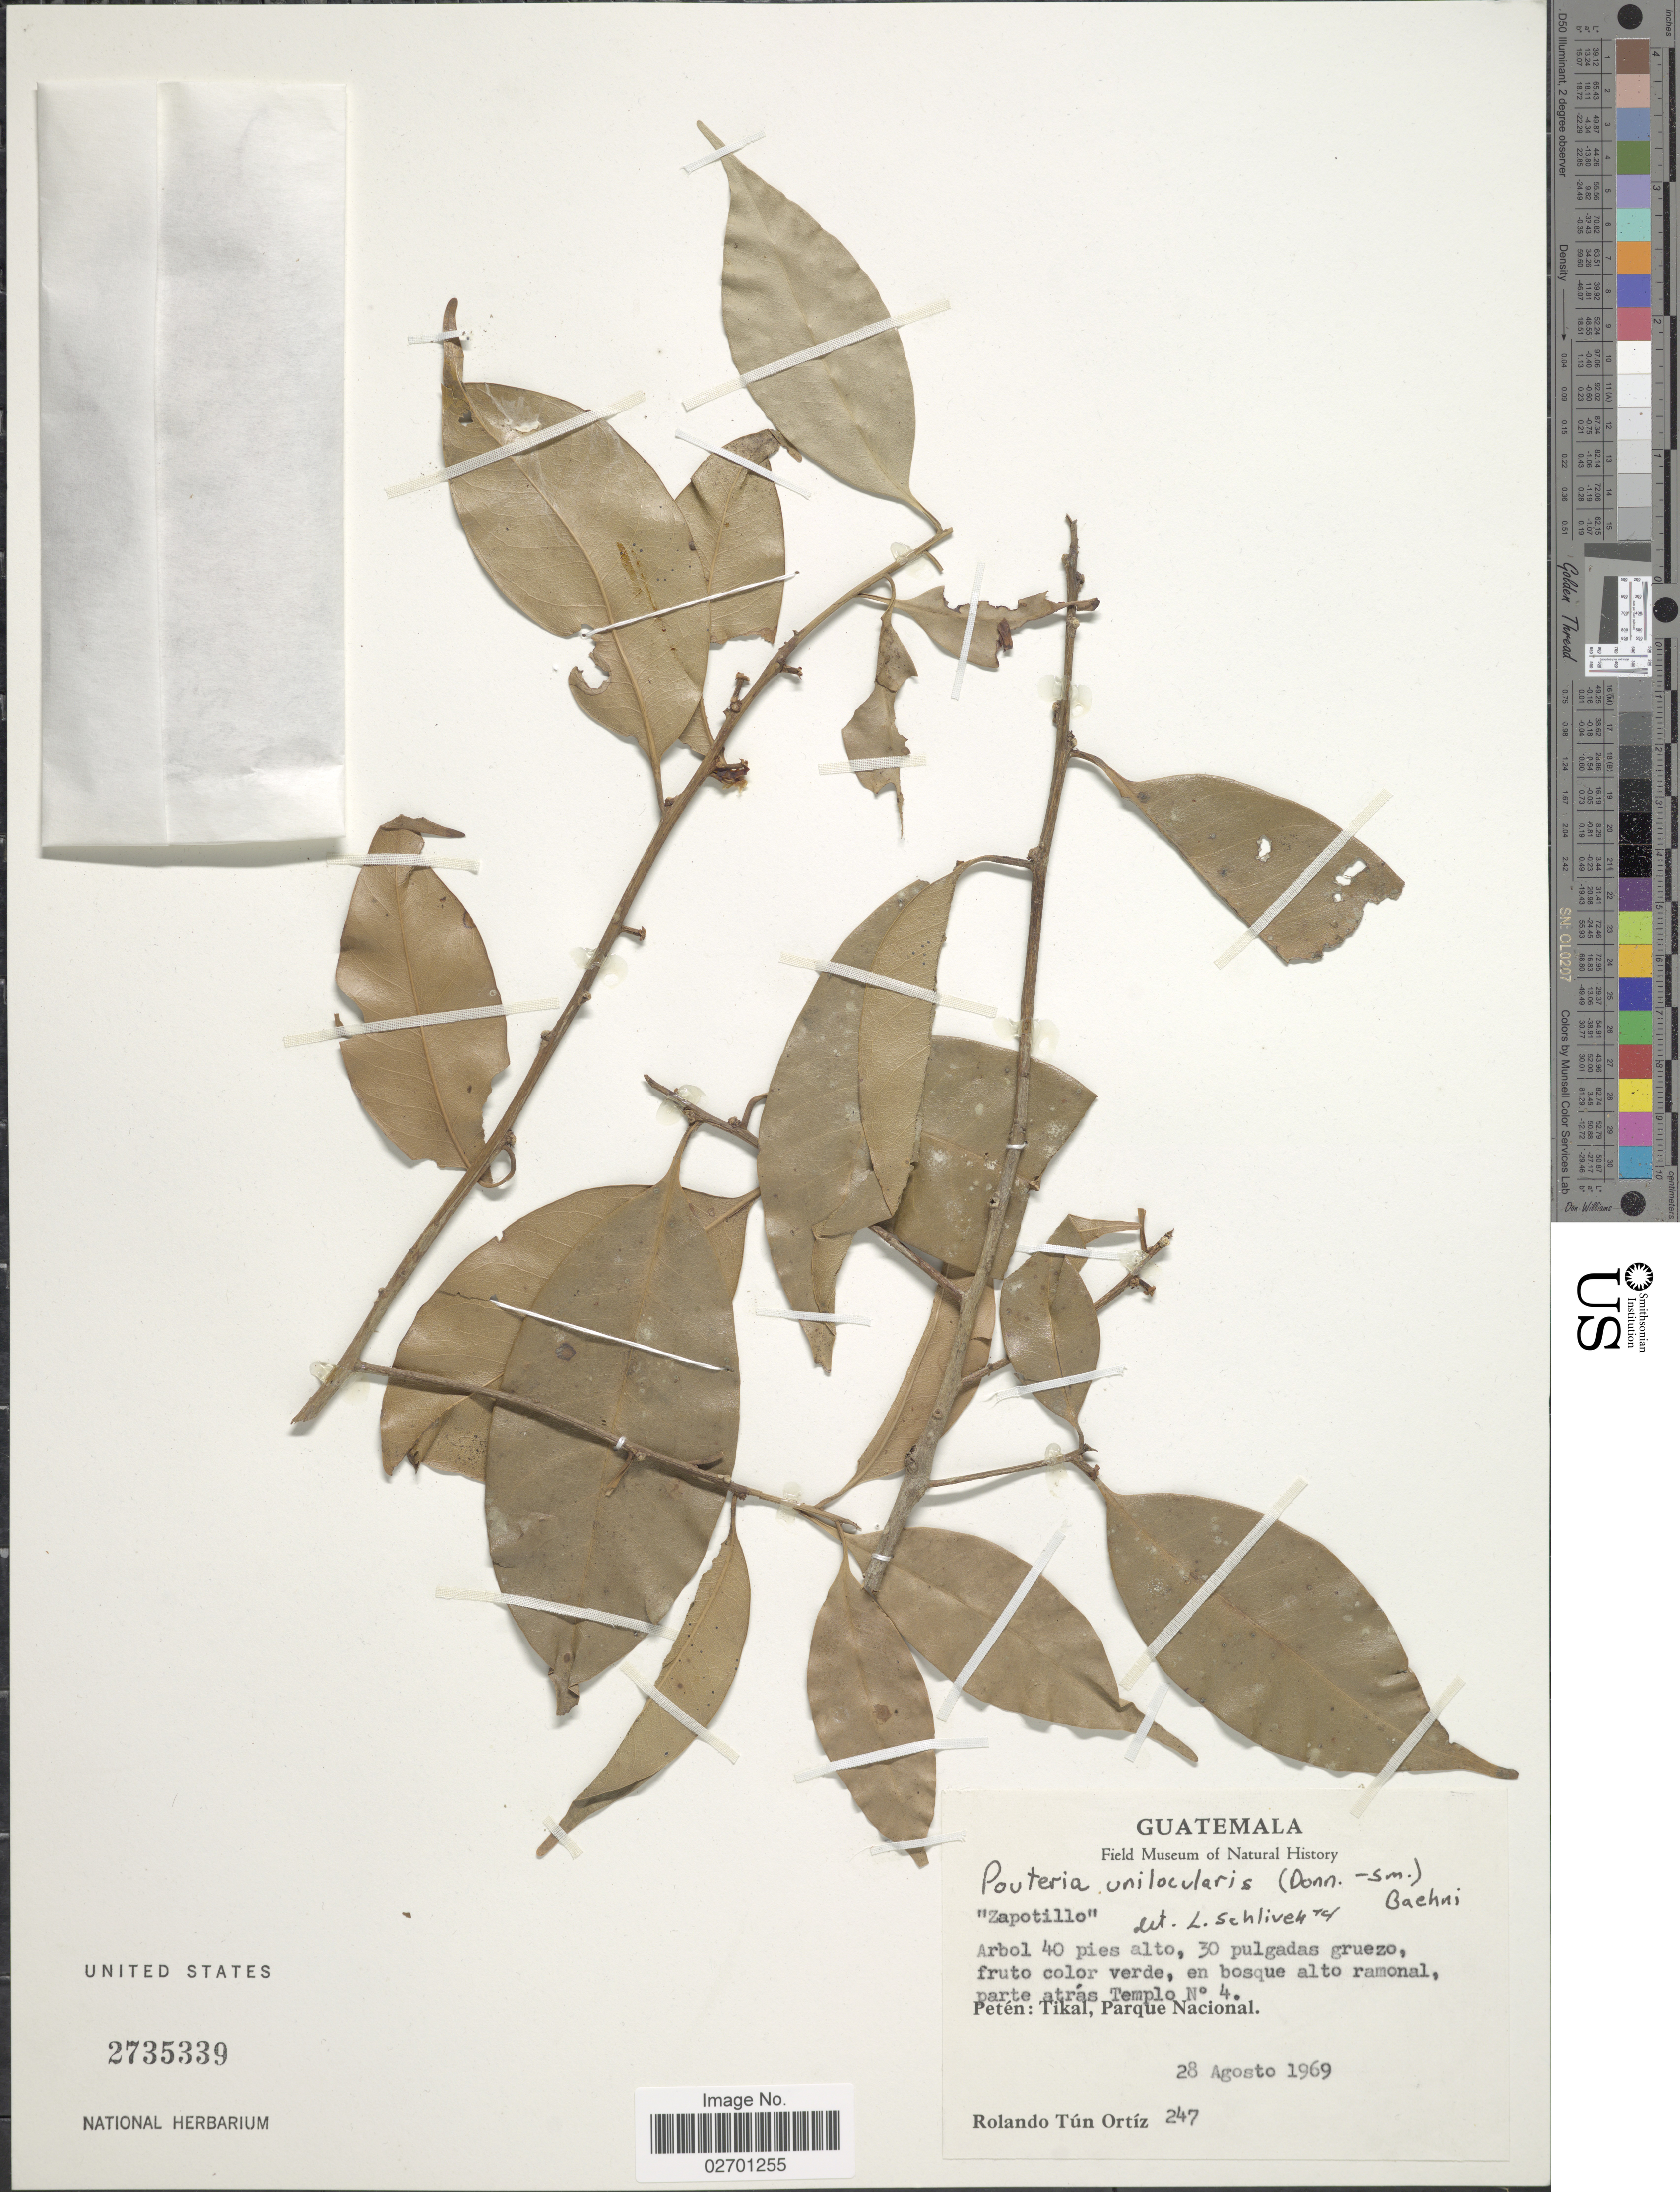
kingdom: Plantae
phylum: Tracheophyta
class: Magnoliopsida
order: Ericales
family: Sapotaceae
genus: Pouteria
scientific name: Pouteria reticulata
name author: (Engl.) Eyma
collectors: R. T. Ortíz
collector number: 247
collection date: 1969-08-28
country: Guatemala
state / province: El Petén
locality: En bosque alto ramonal, parte atras Templo N°4, Tikal, Parque Nacional.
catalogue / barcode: US 2735339